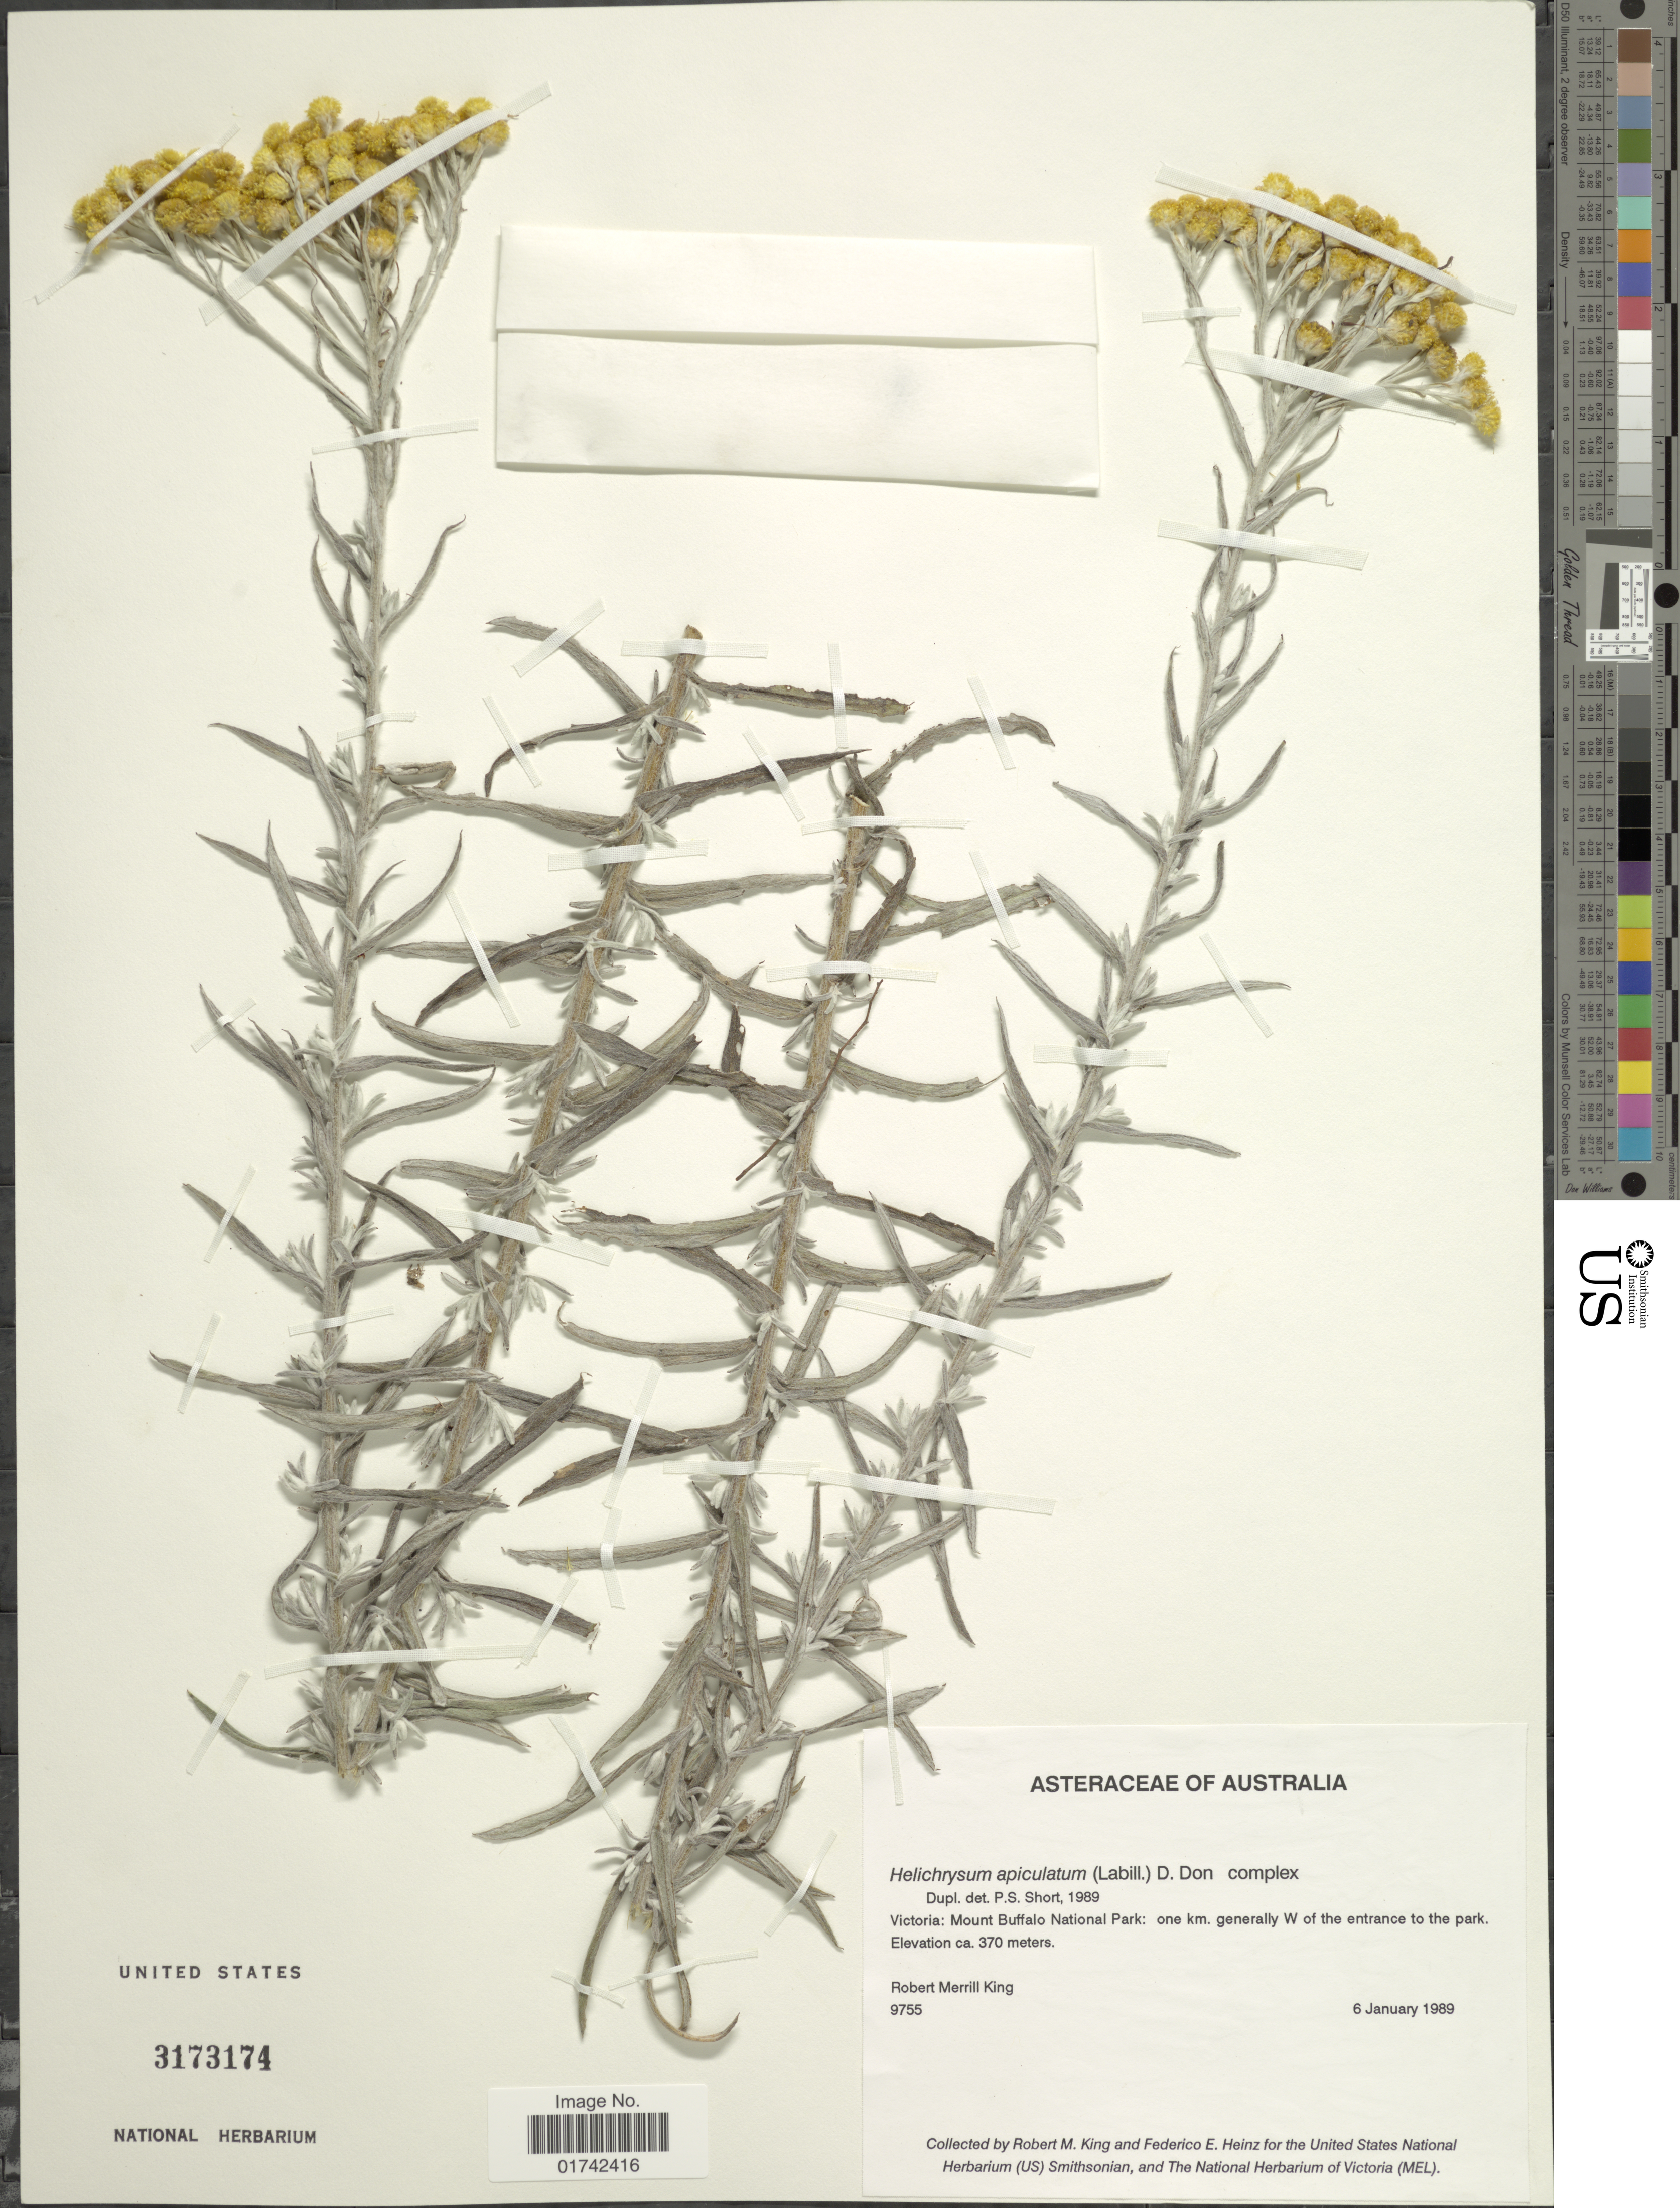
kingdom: Plantae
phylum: Tracheophyta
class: Magnoliopsida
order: Asterales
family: Asteraceae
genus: Helichrysum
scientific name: Helichrysum apiculatum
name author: (Labill.) D. Don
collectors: R. M. King & F. Heinz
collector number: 9755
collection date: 1989-01-06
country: Australia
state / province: Victoria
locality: Victoria, Mount Buffalo National Park, one km generally W of the entrance to the park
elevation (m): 370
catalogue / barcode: US 3173174